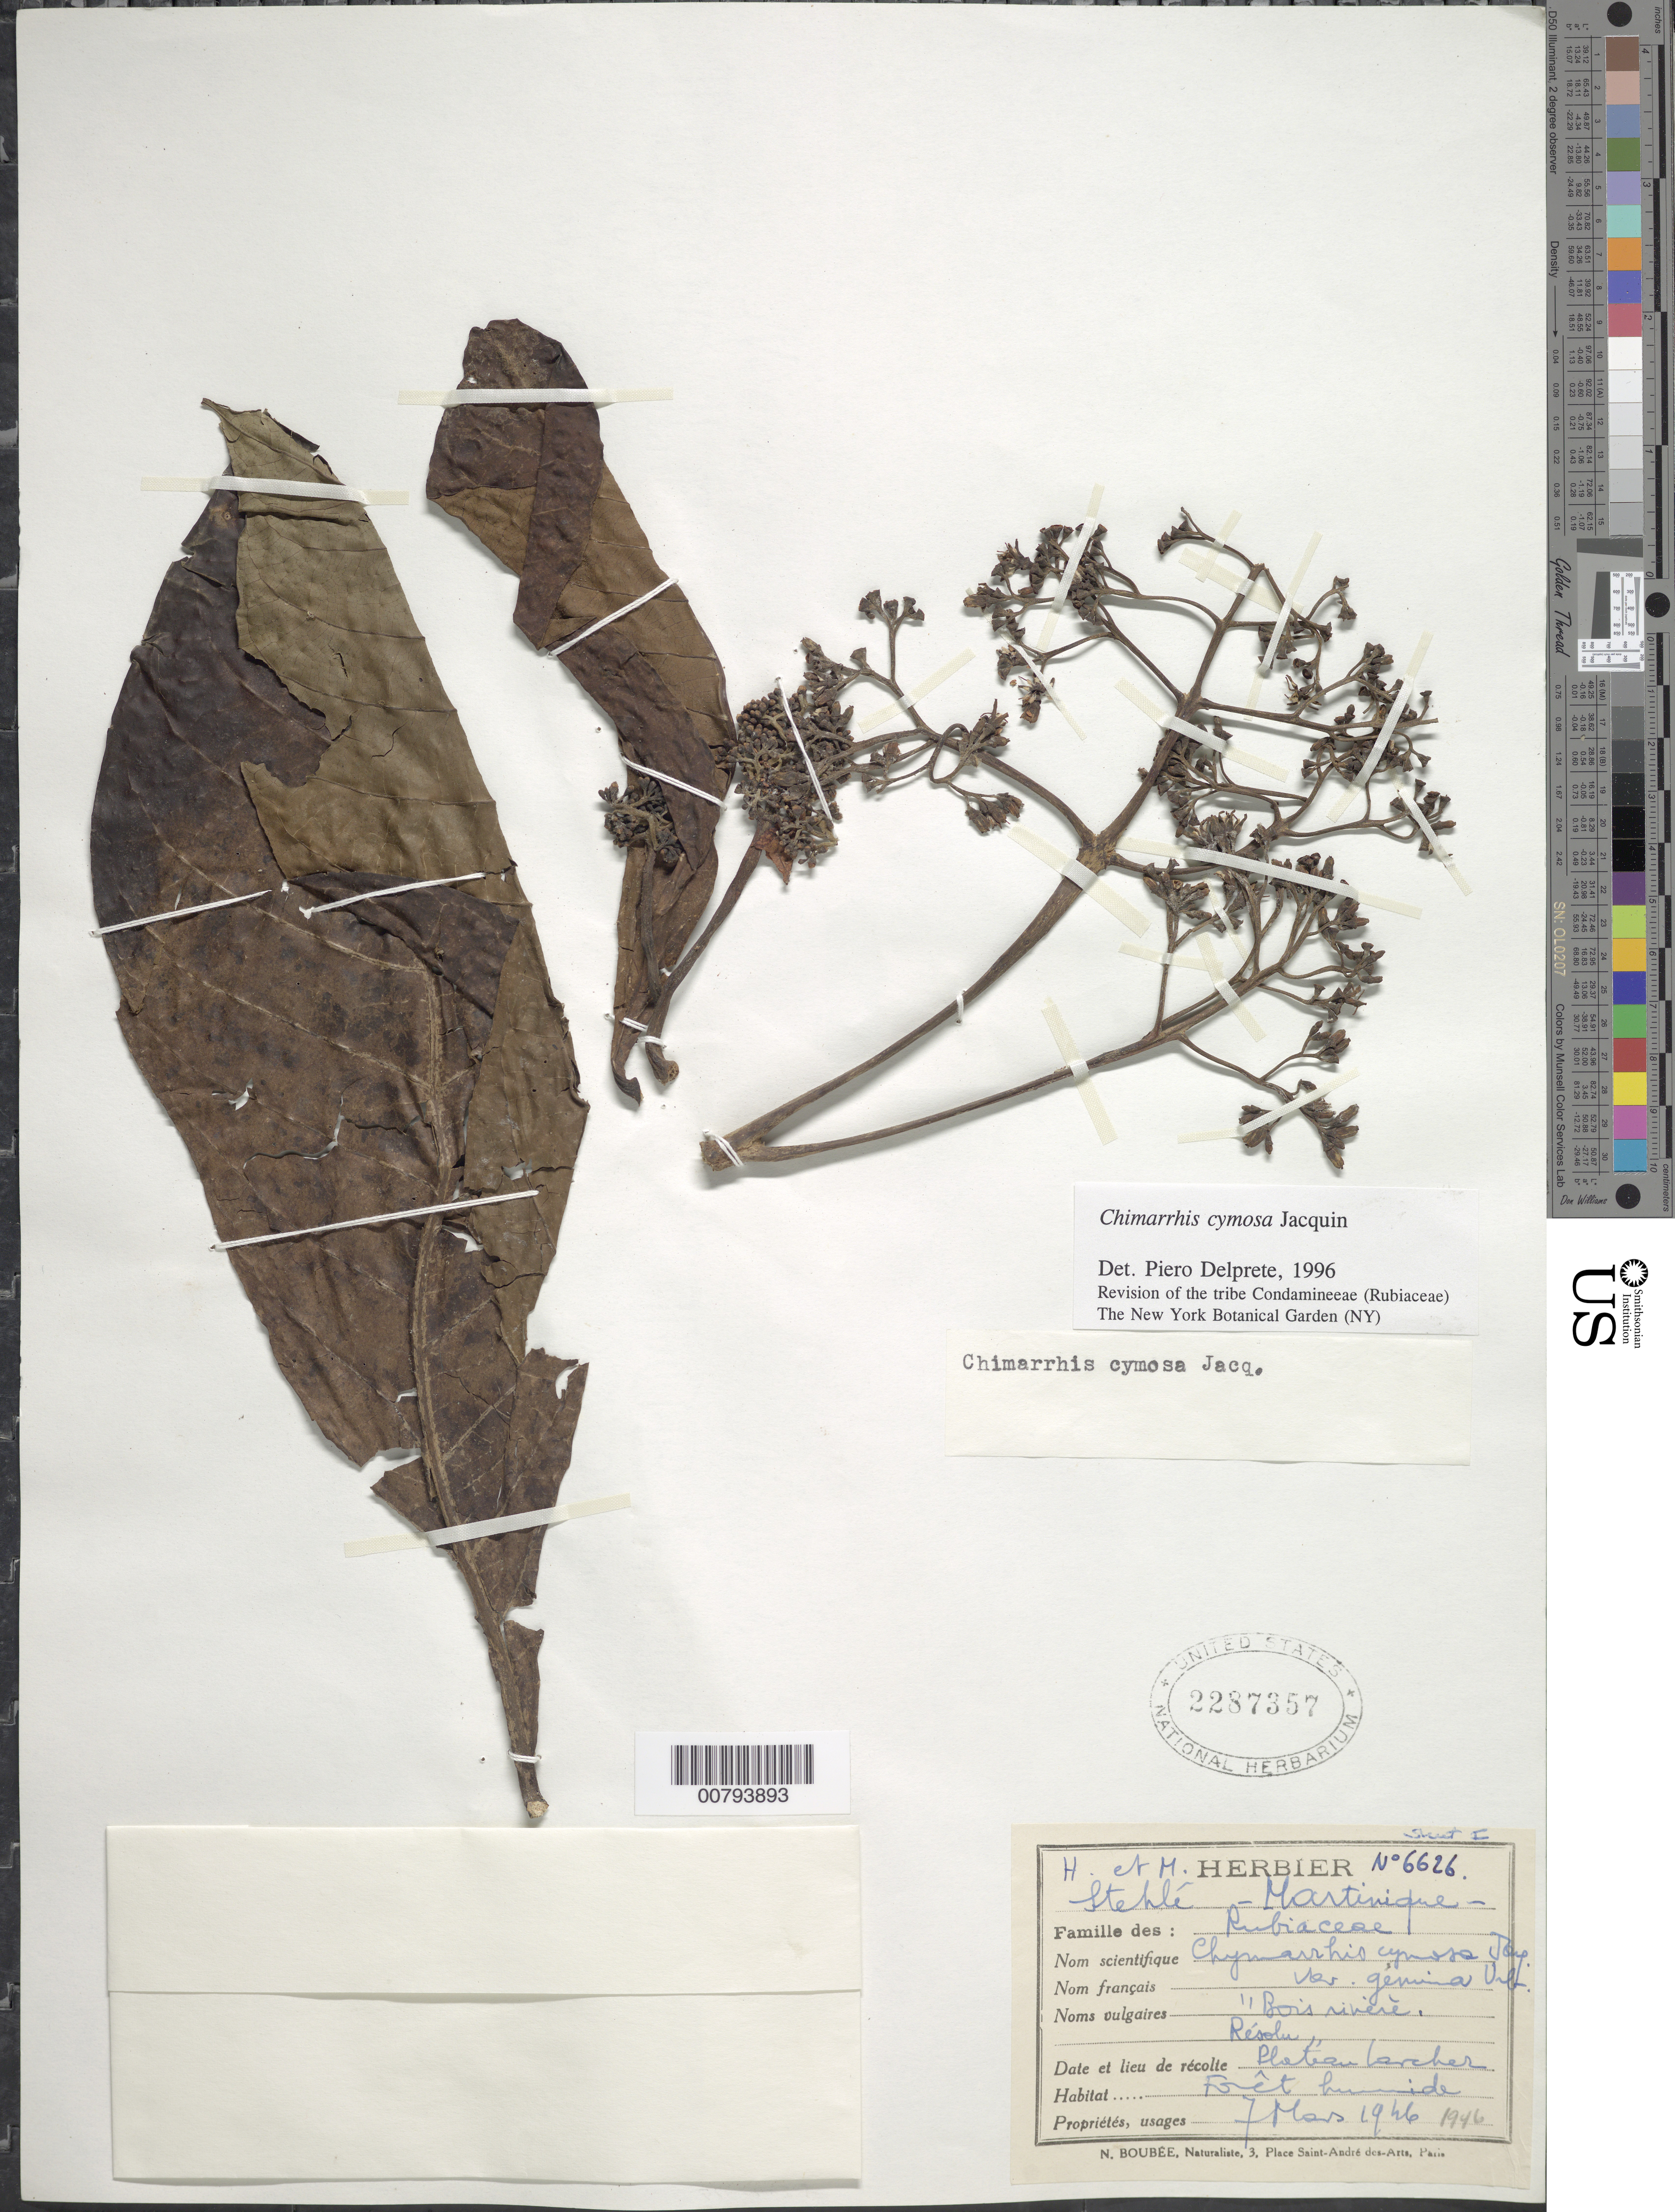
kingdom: Plantae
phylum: Tracheophyta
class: Magnoliopsida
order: Gentianales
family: Rubiaceae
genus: Chimarrhis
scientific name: Chimarrhis cymosa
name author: Jacq.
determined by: Delprete, P. G., Herb. de Guyane Cay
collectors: H. Stehlé & M. Stehlé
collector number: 6626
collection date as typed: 07 Mar 1946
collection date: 1946-03-07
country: Martinique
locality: Plateau Larcher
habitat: Rainforest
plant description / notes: Sheet I; Common name: Bois rivèrè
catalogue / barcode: US 2287357